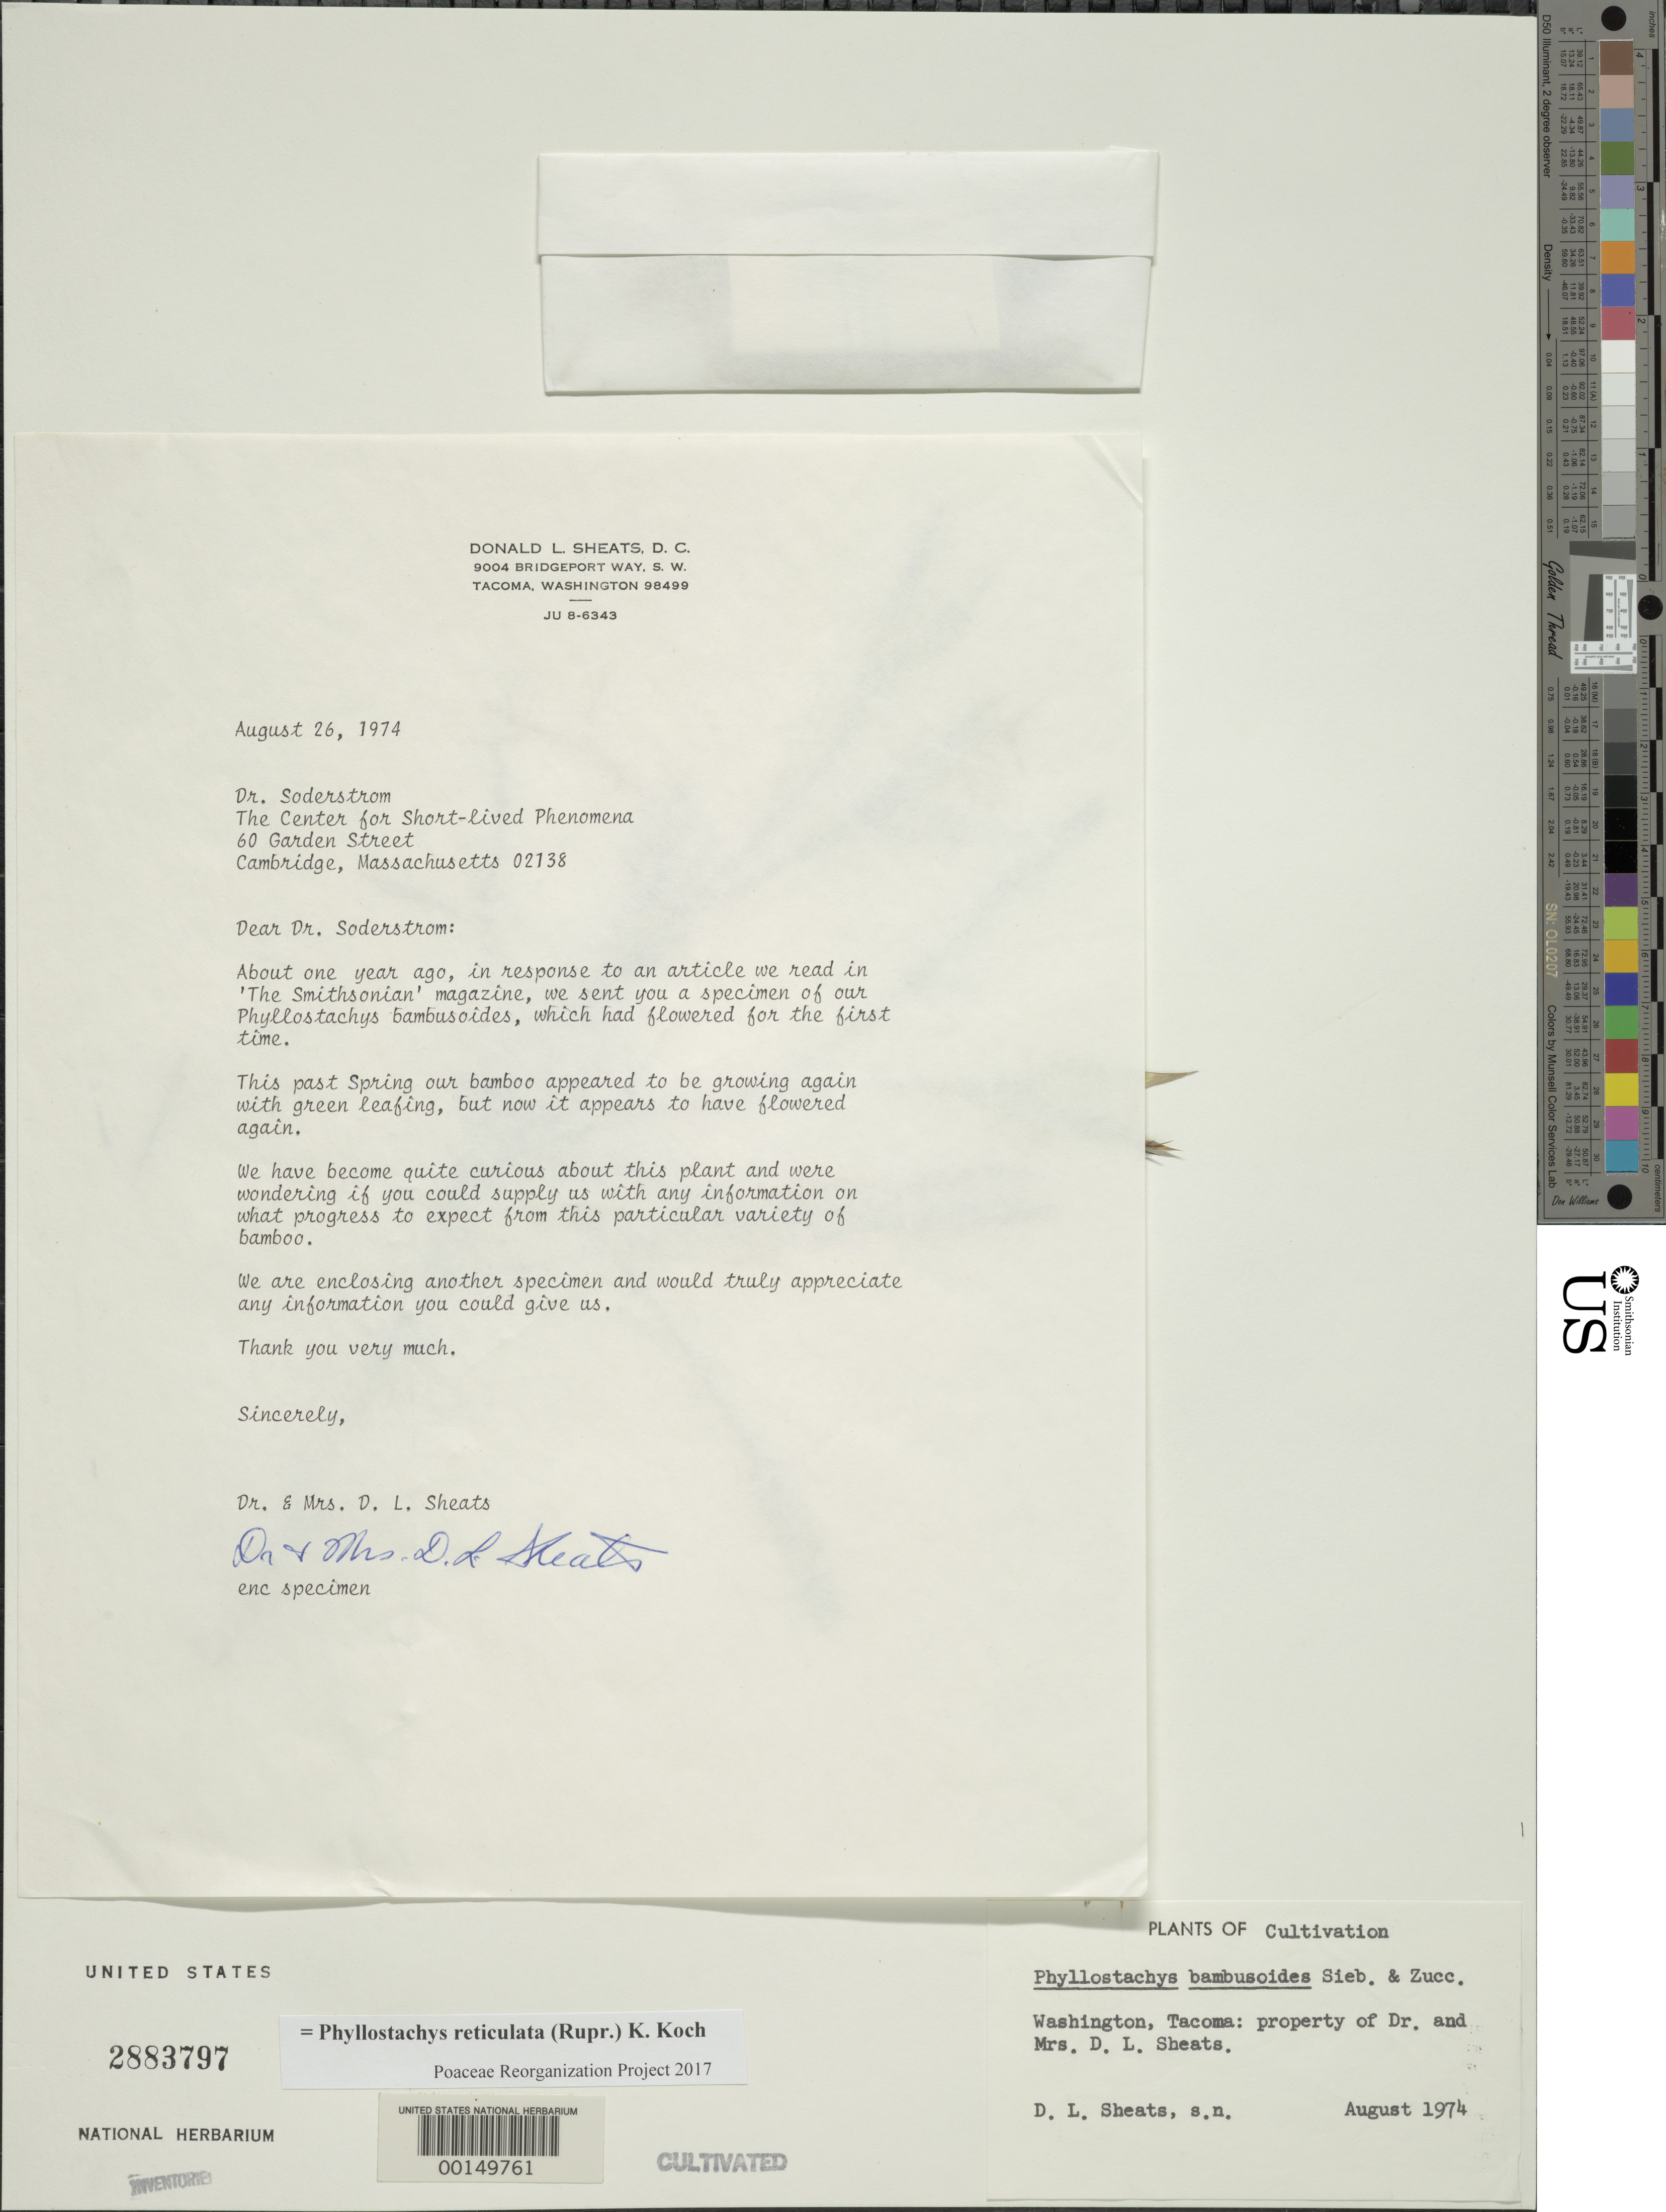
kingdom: Plantae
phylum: Tracheophyta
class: Liliopsida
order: Poales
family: Poaceae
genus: Phyllostachys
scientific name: Phyllostachys reticulata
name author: (Rupr.) K. Koch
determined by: Poaceae Reorganization Project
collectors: D. Sheats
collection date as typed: Aug 1974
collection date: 1974-08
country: United States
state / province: Washington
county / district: Pierce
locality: Tacoma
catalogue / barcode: US 2883797